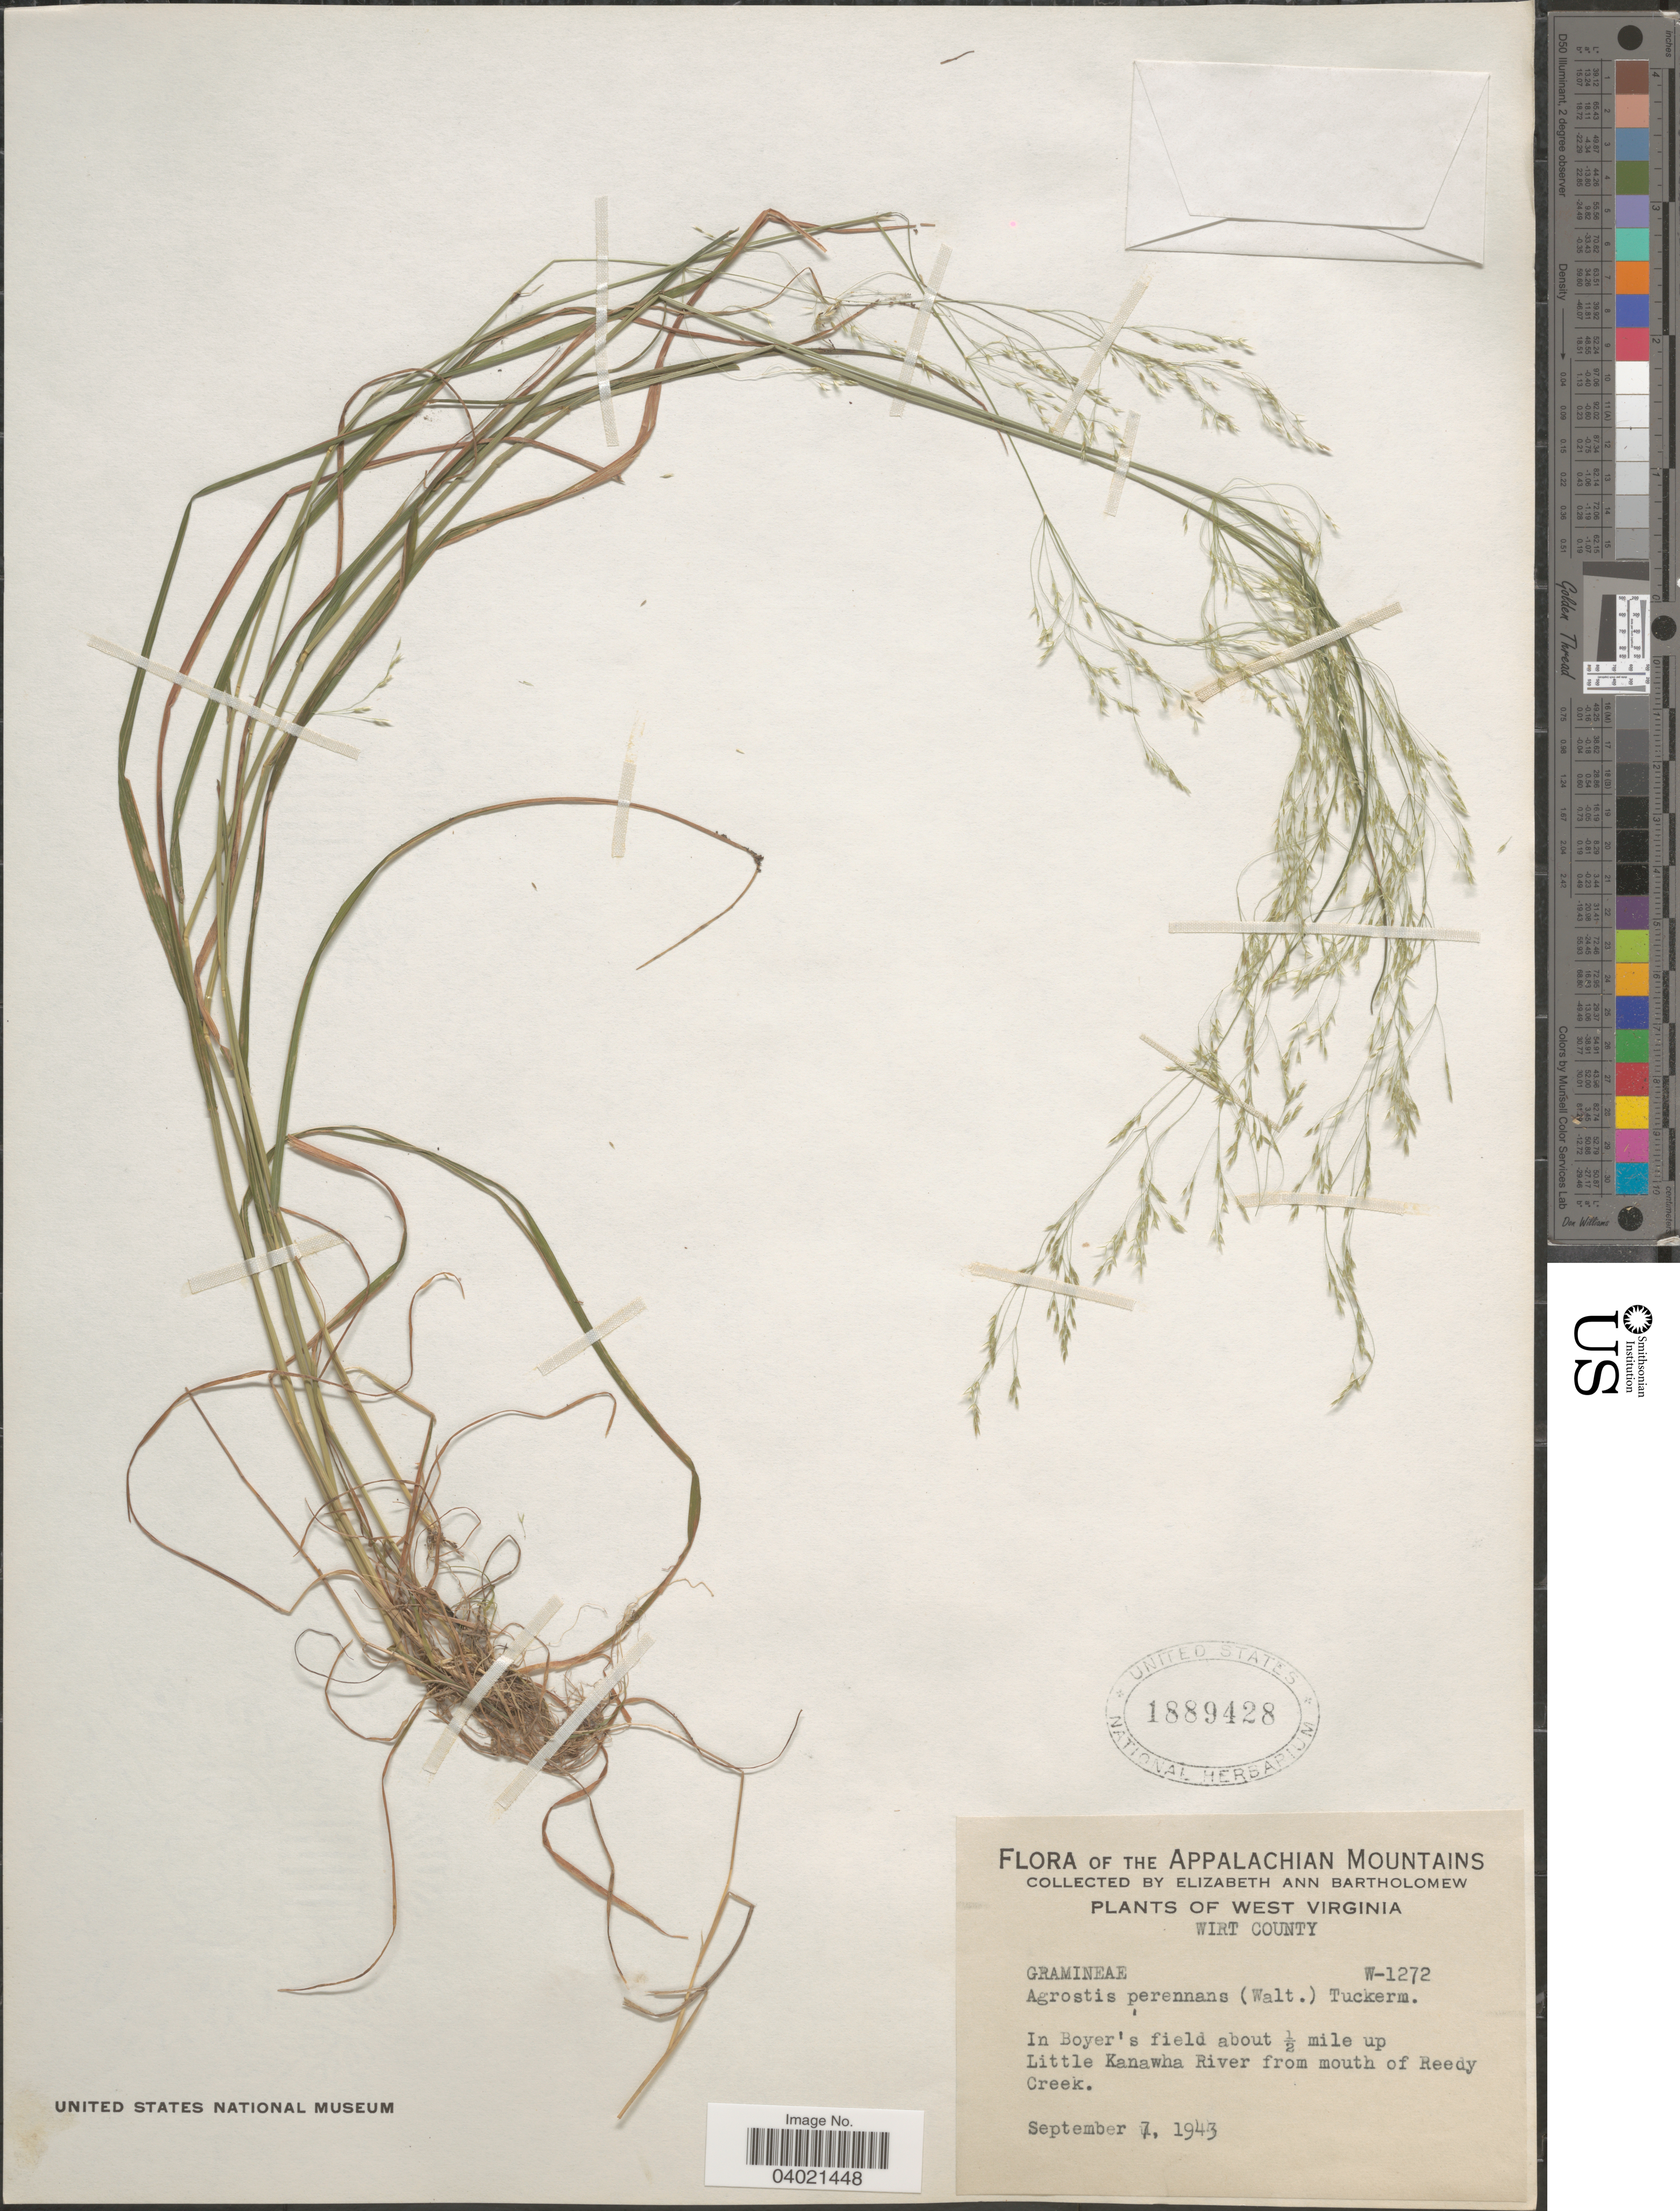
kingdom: Plantae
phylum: Tracheophyta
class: Liliopsida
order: Poales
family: Poaceae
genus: Agrostis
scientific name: Agrostis perennans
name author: (Walter) Tuck.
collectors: E. Bartholomew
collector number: W-1272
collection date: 1943-09-07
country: United States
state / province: West Virginia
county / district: Wirt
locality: The Appalachian Mountains. Wirt County. In Boyer's field about ½ mile up Little Kanawha River from mouth of Reedy Creek.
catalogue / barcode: US 1889428